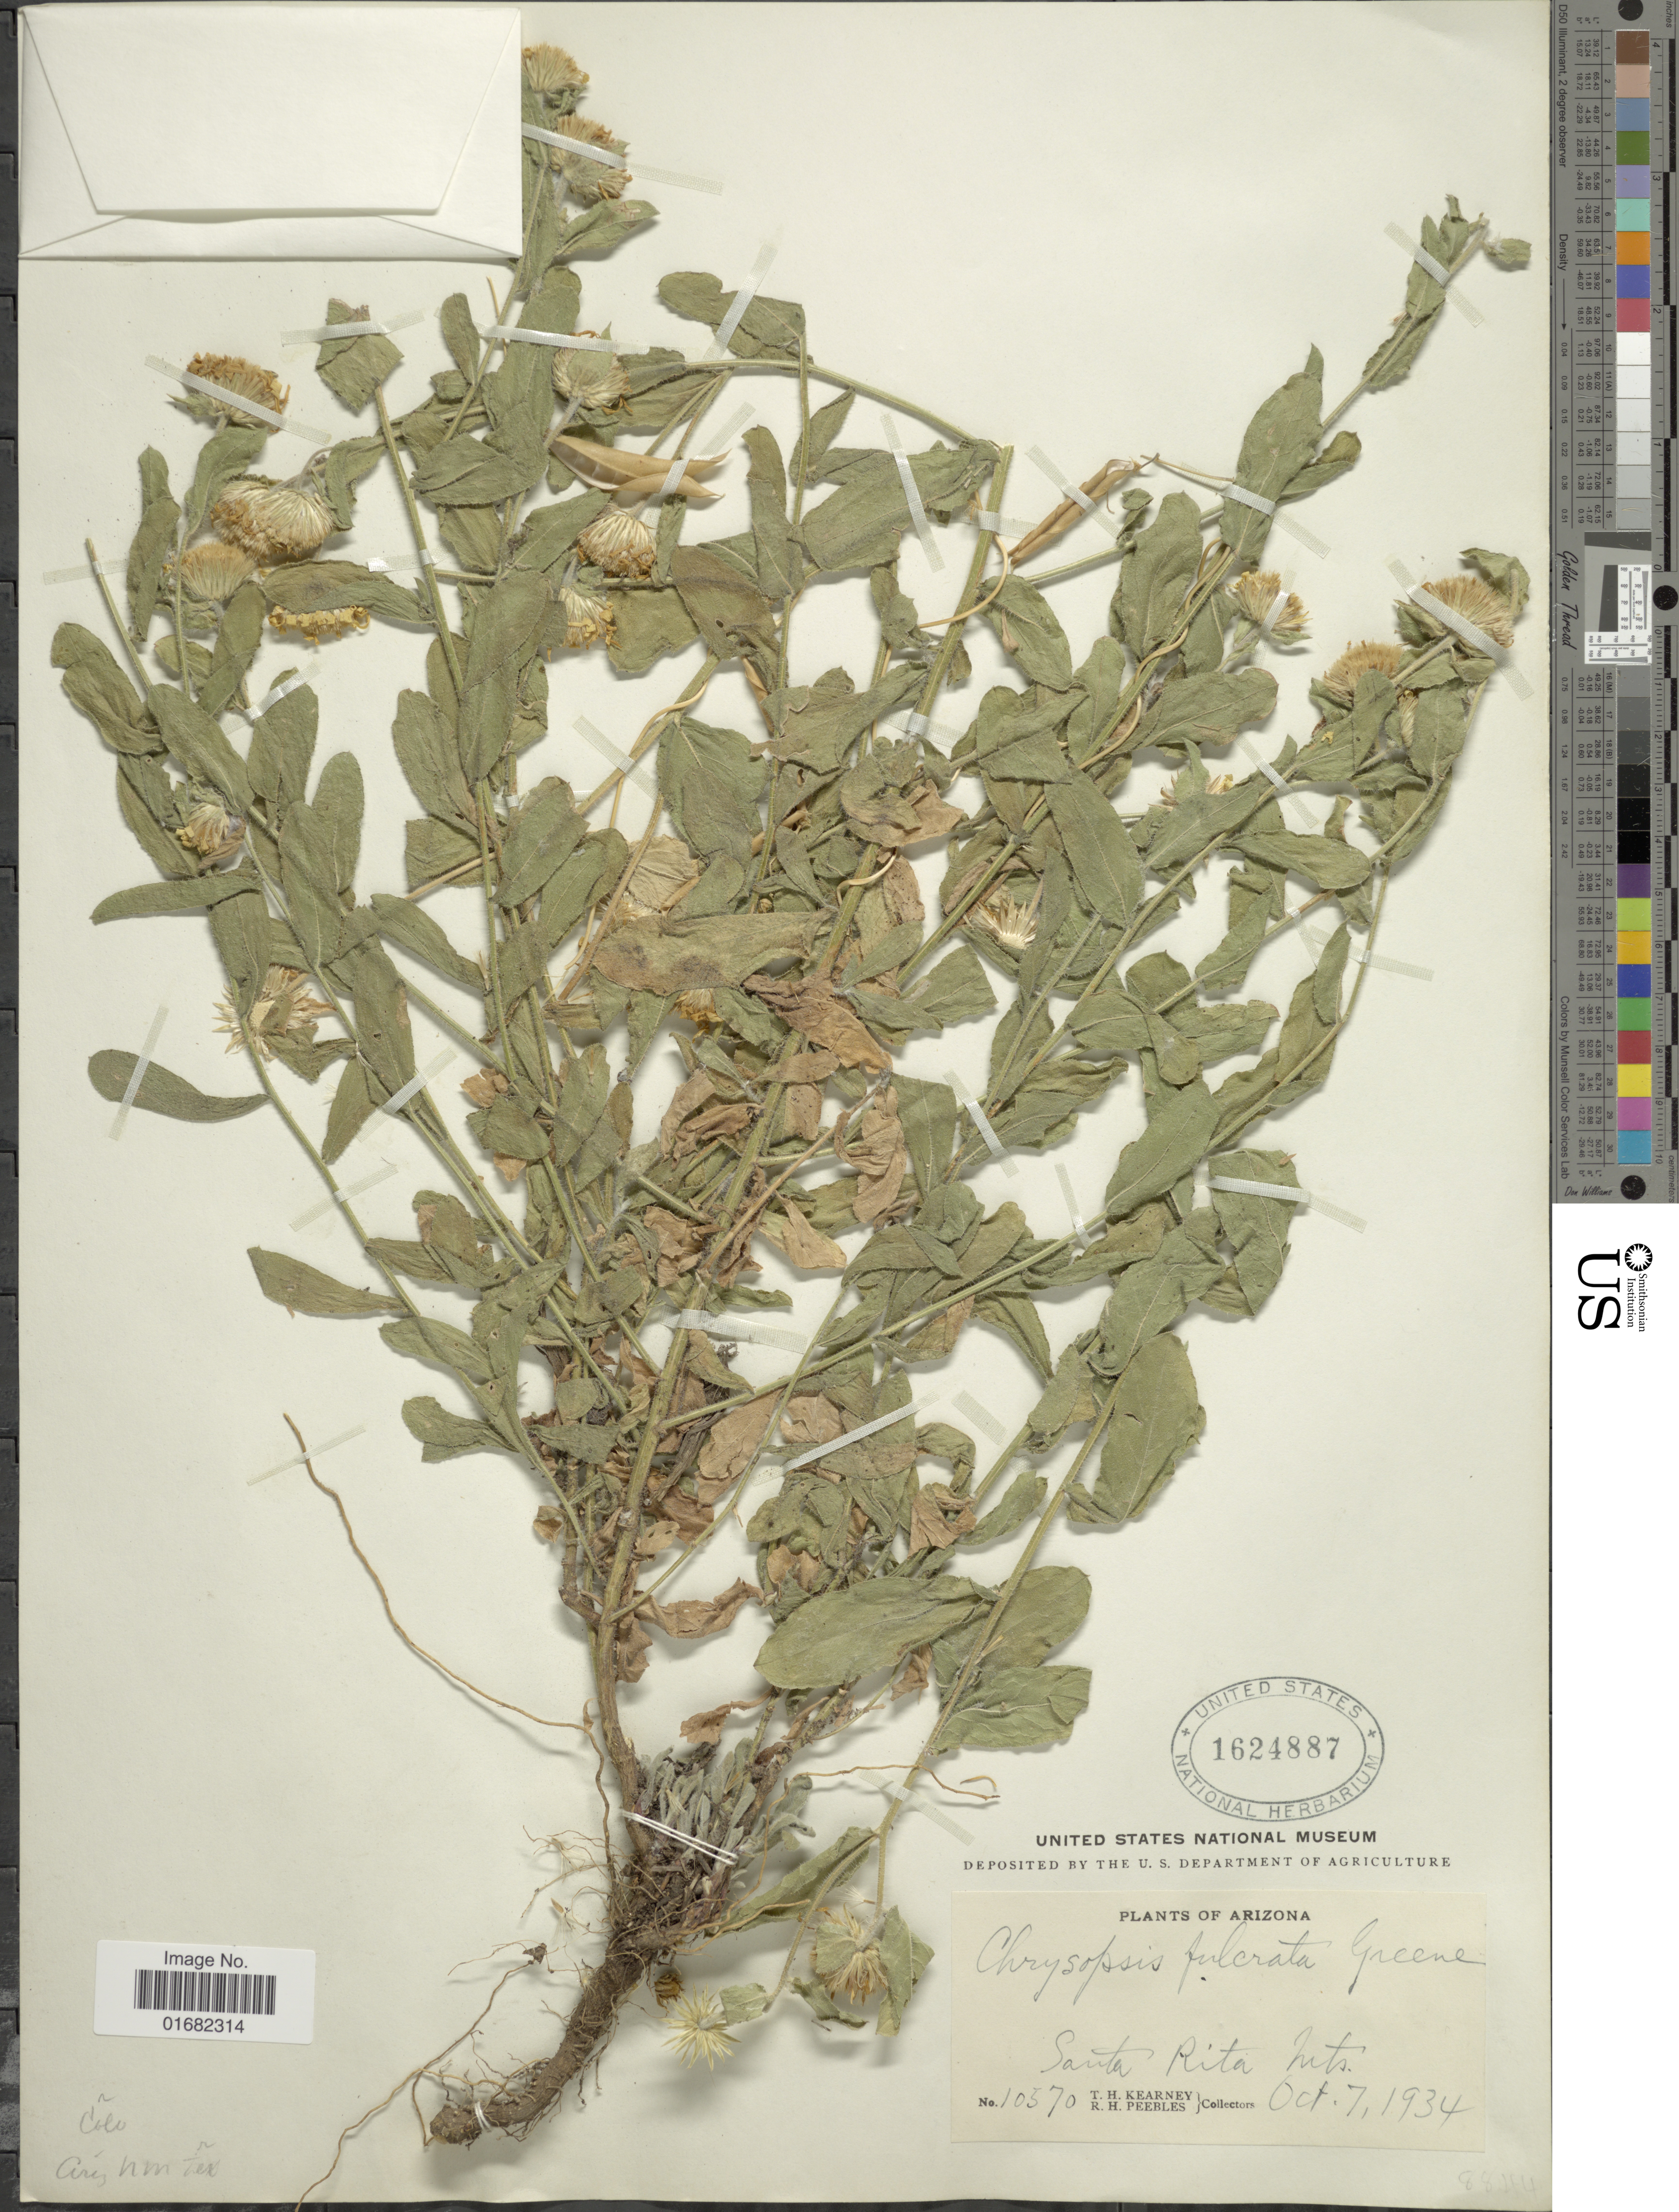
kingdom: Plantae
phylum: Tracheophyta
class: Magnoliopsida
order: Asterales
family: Asteraceae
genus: Heterotheca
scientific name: Heterotheca fulcrata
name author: (Greene) Shinners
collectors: T. H. Kearney & R. H. Peebles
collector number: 10570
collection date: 1934-10-07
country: United States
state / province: Arizona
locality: Santa Rita mts.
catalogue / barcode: US 1624887